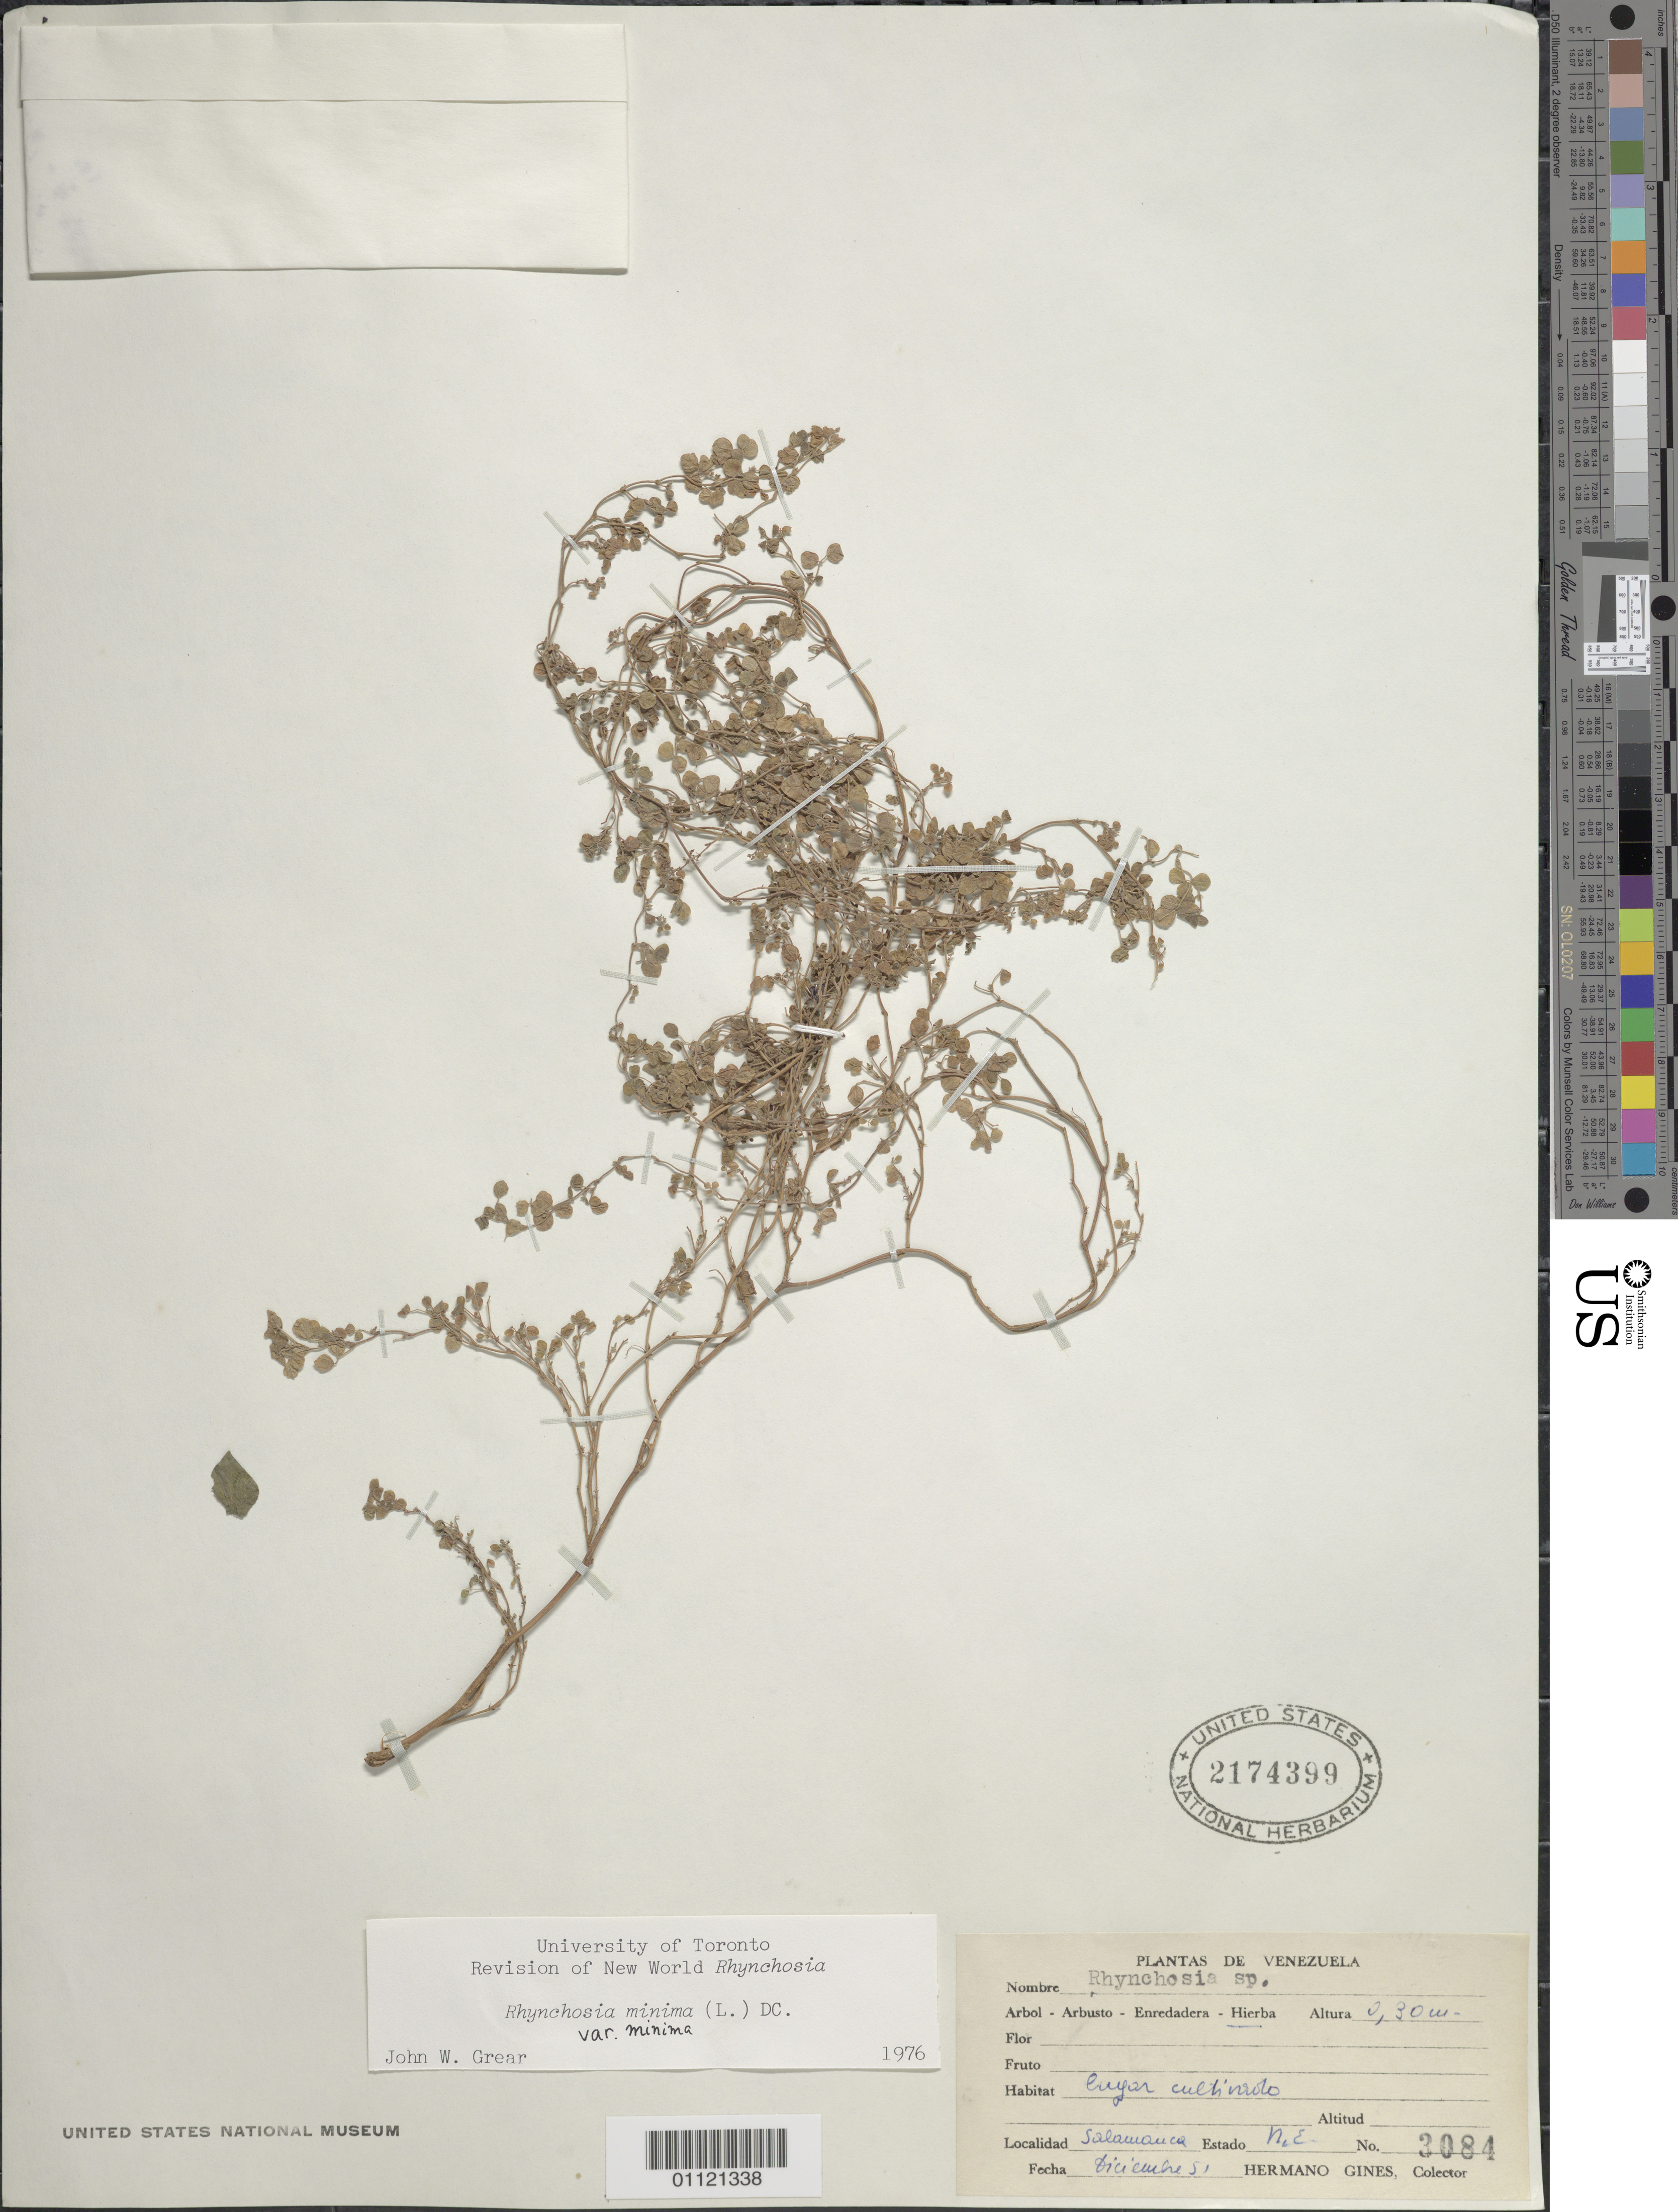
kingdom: Plantae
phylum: Tracheophyta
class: Magnoliopsida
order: Fabales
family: Fabaceae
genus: Rhynchosia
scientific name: Rhynchosia minima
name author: (L.) DC.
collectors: Bro. Gines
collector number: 3084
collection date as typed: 01 Dec 1951 to 31 Dec 1951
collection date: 1951-12-01/1951-12-31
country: Venezuela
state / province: Nueva Esparta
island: Margarita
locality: Salamanca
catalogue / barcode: US 2174399